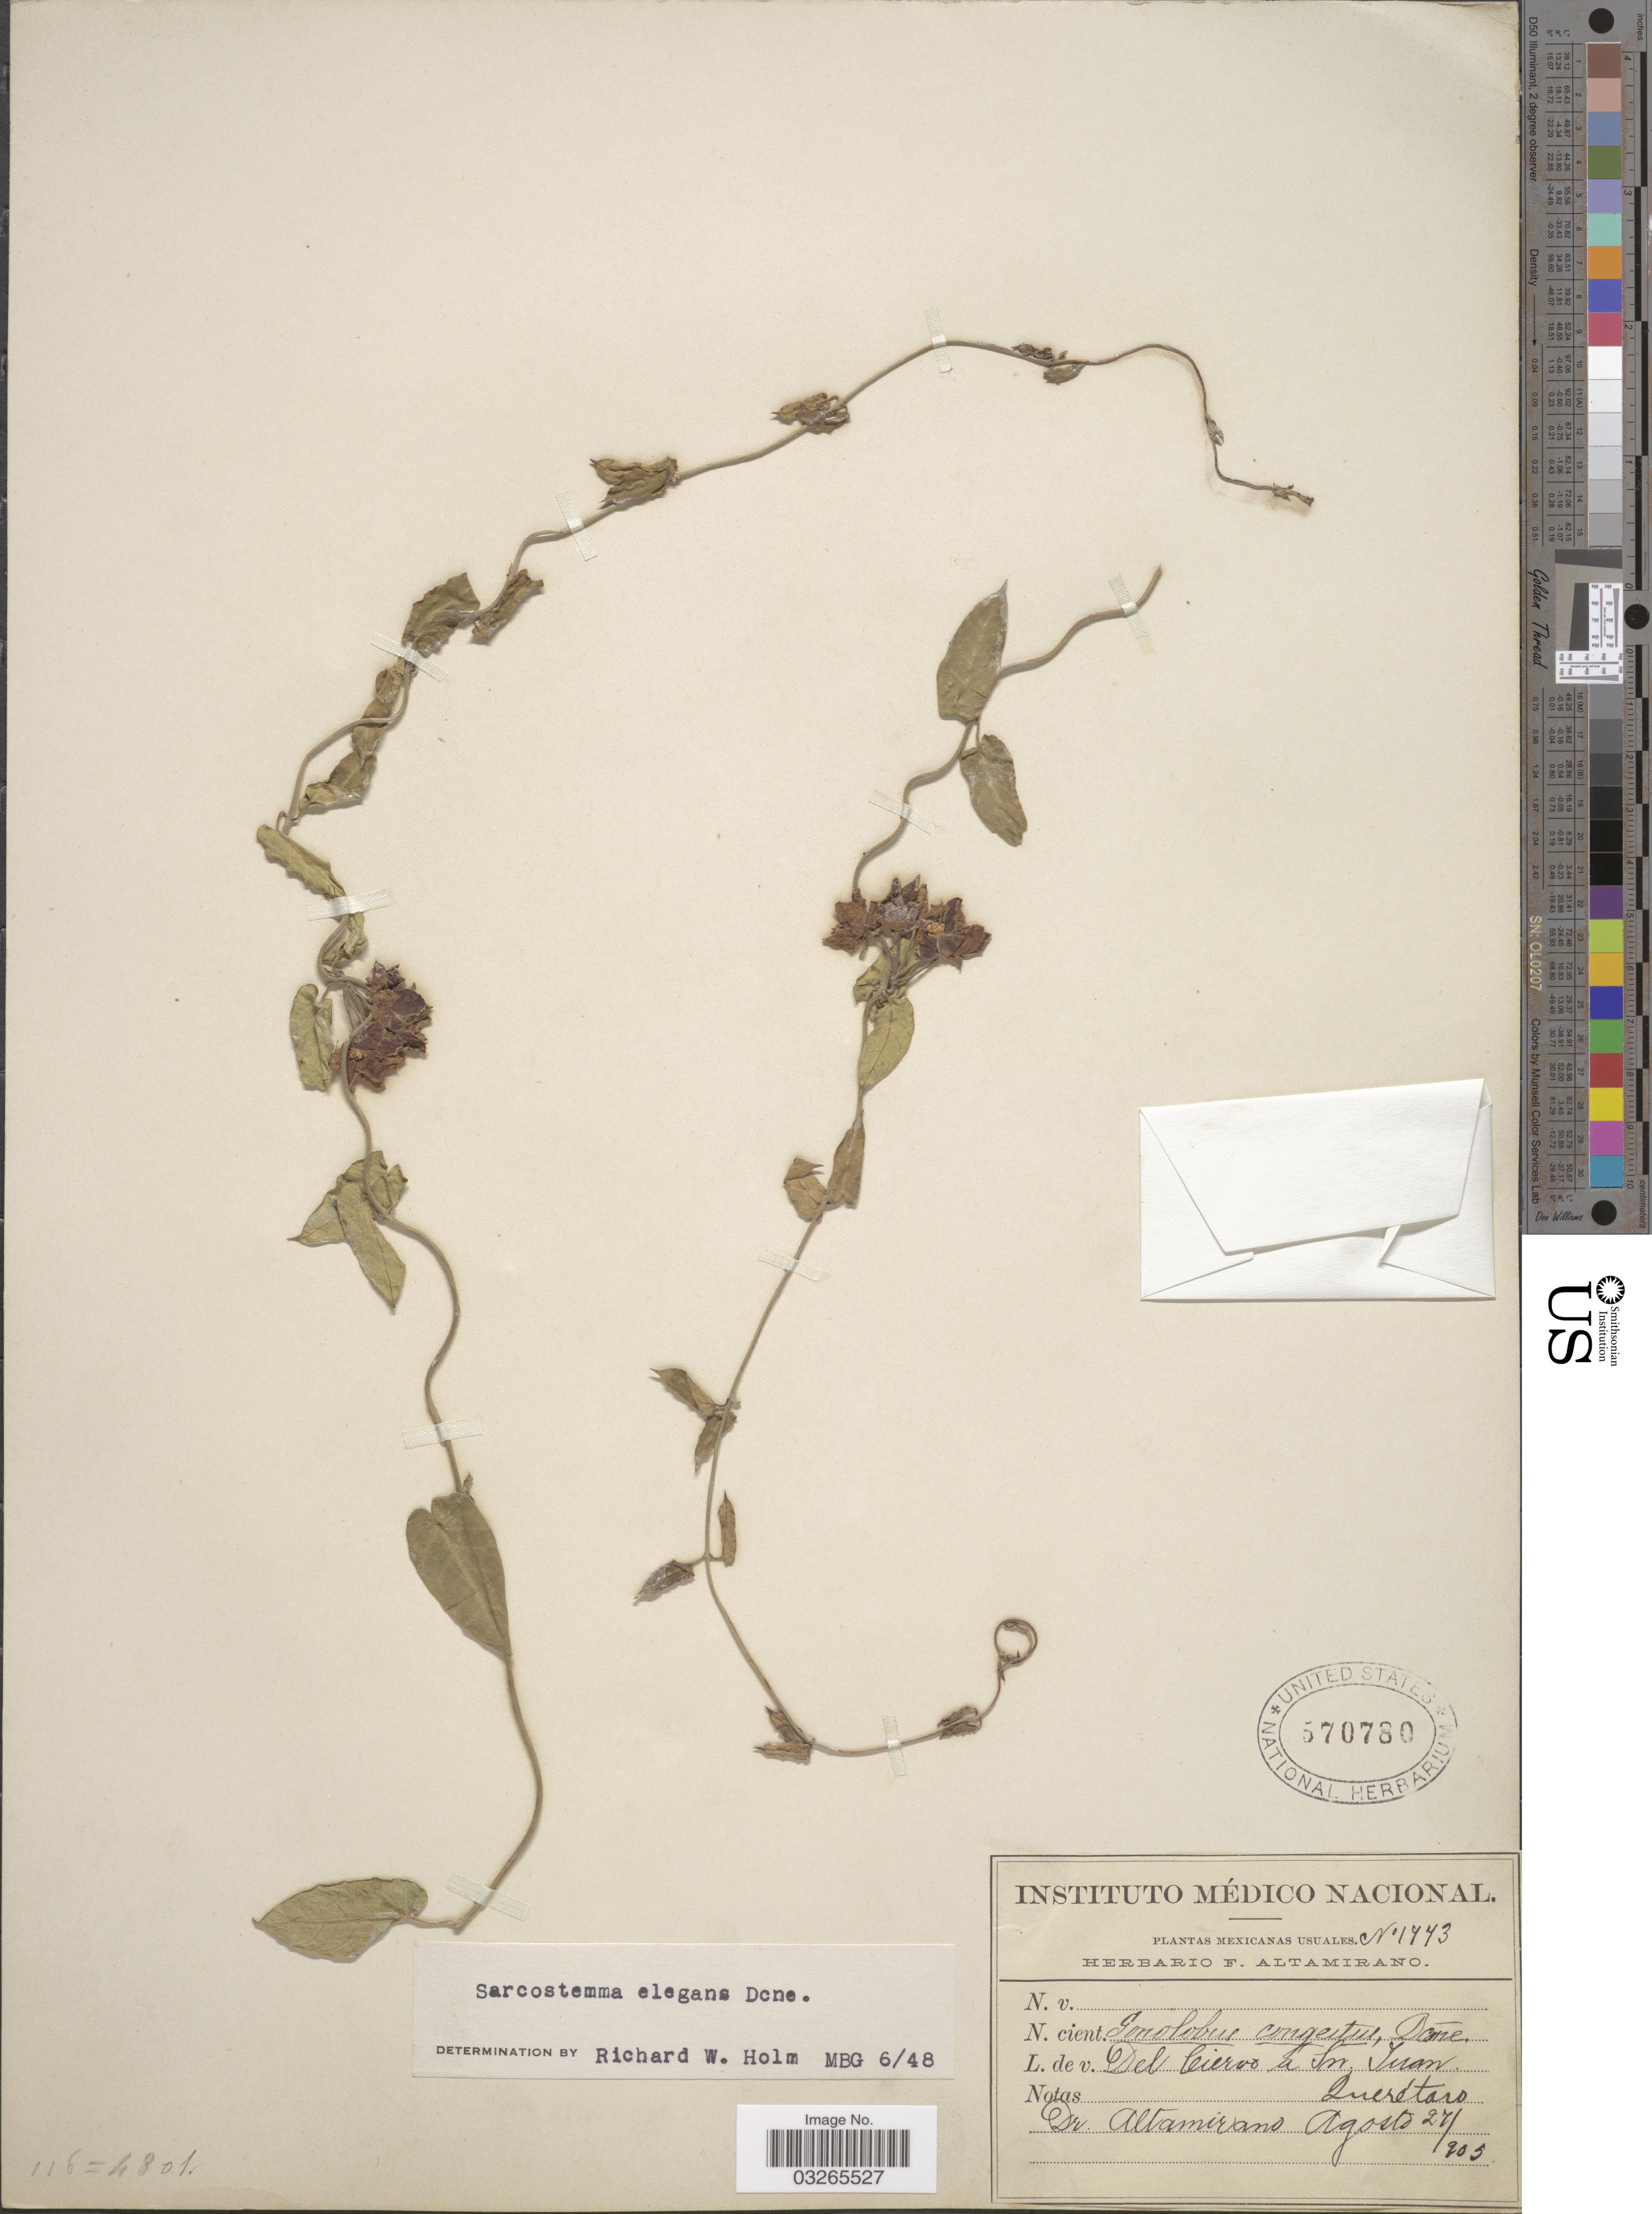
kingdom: Plantae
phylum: Tracheophyta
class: Magnoliopsida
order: Gentianales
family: Apocynaceae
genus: Sarcostemma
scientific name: Sarcostemma elegans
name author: Decne.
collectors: F. Altamirano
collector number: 1773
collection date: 1905-08-27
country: Mexico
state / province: Querétaro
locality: Del Ciervo a San Juan, Querétaro.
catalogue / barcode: US 570780